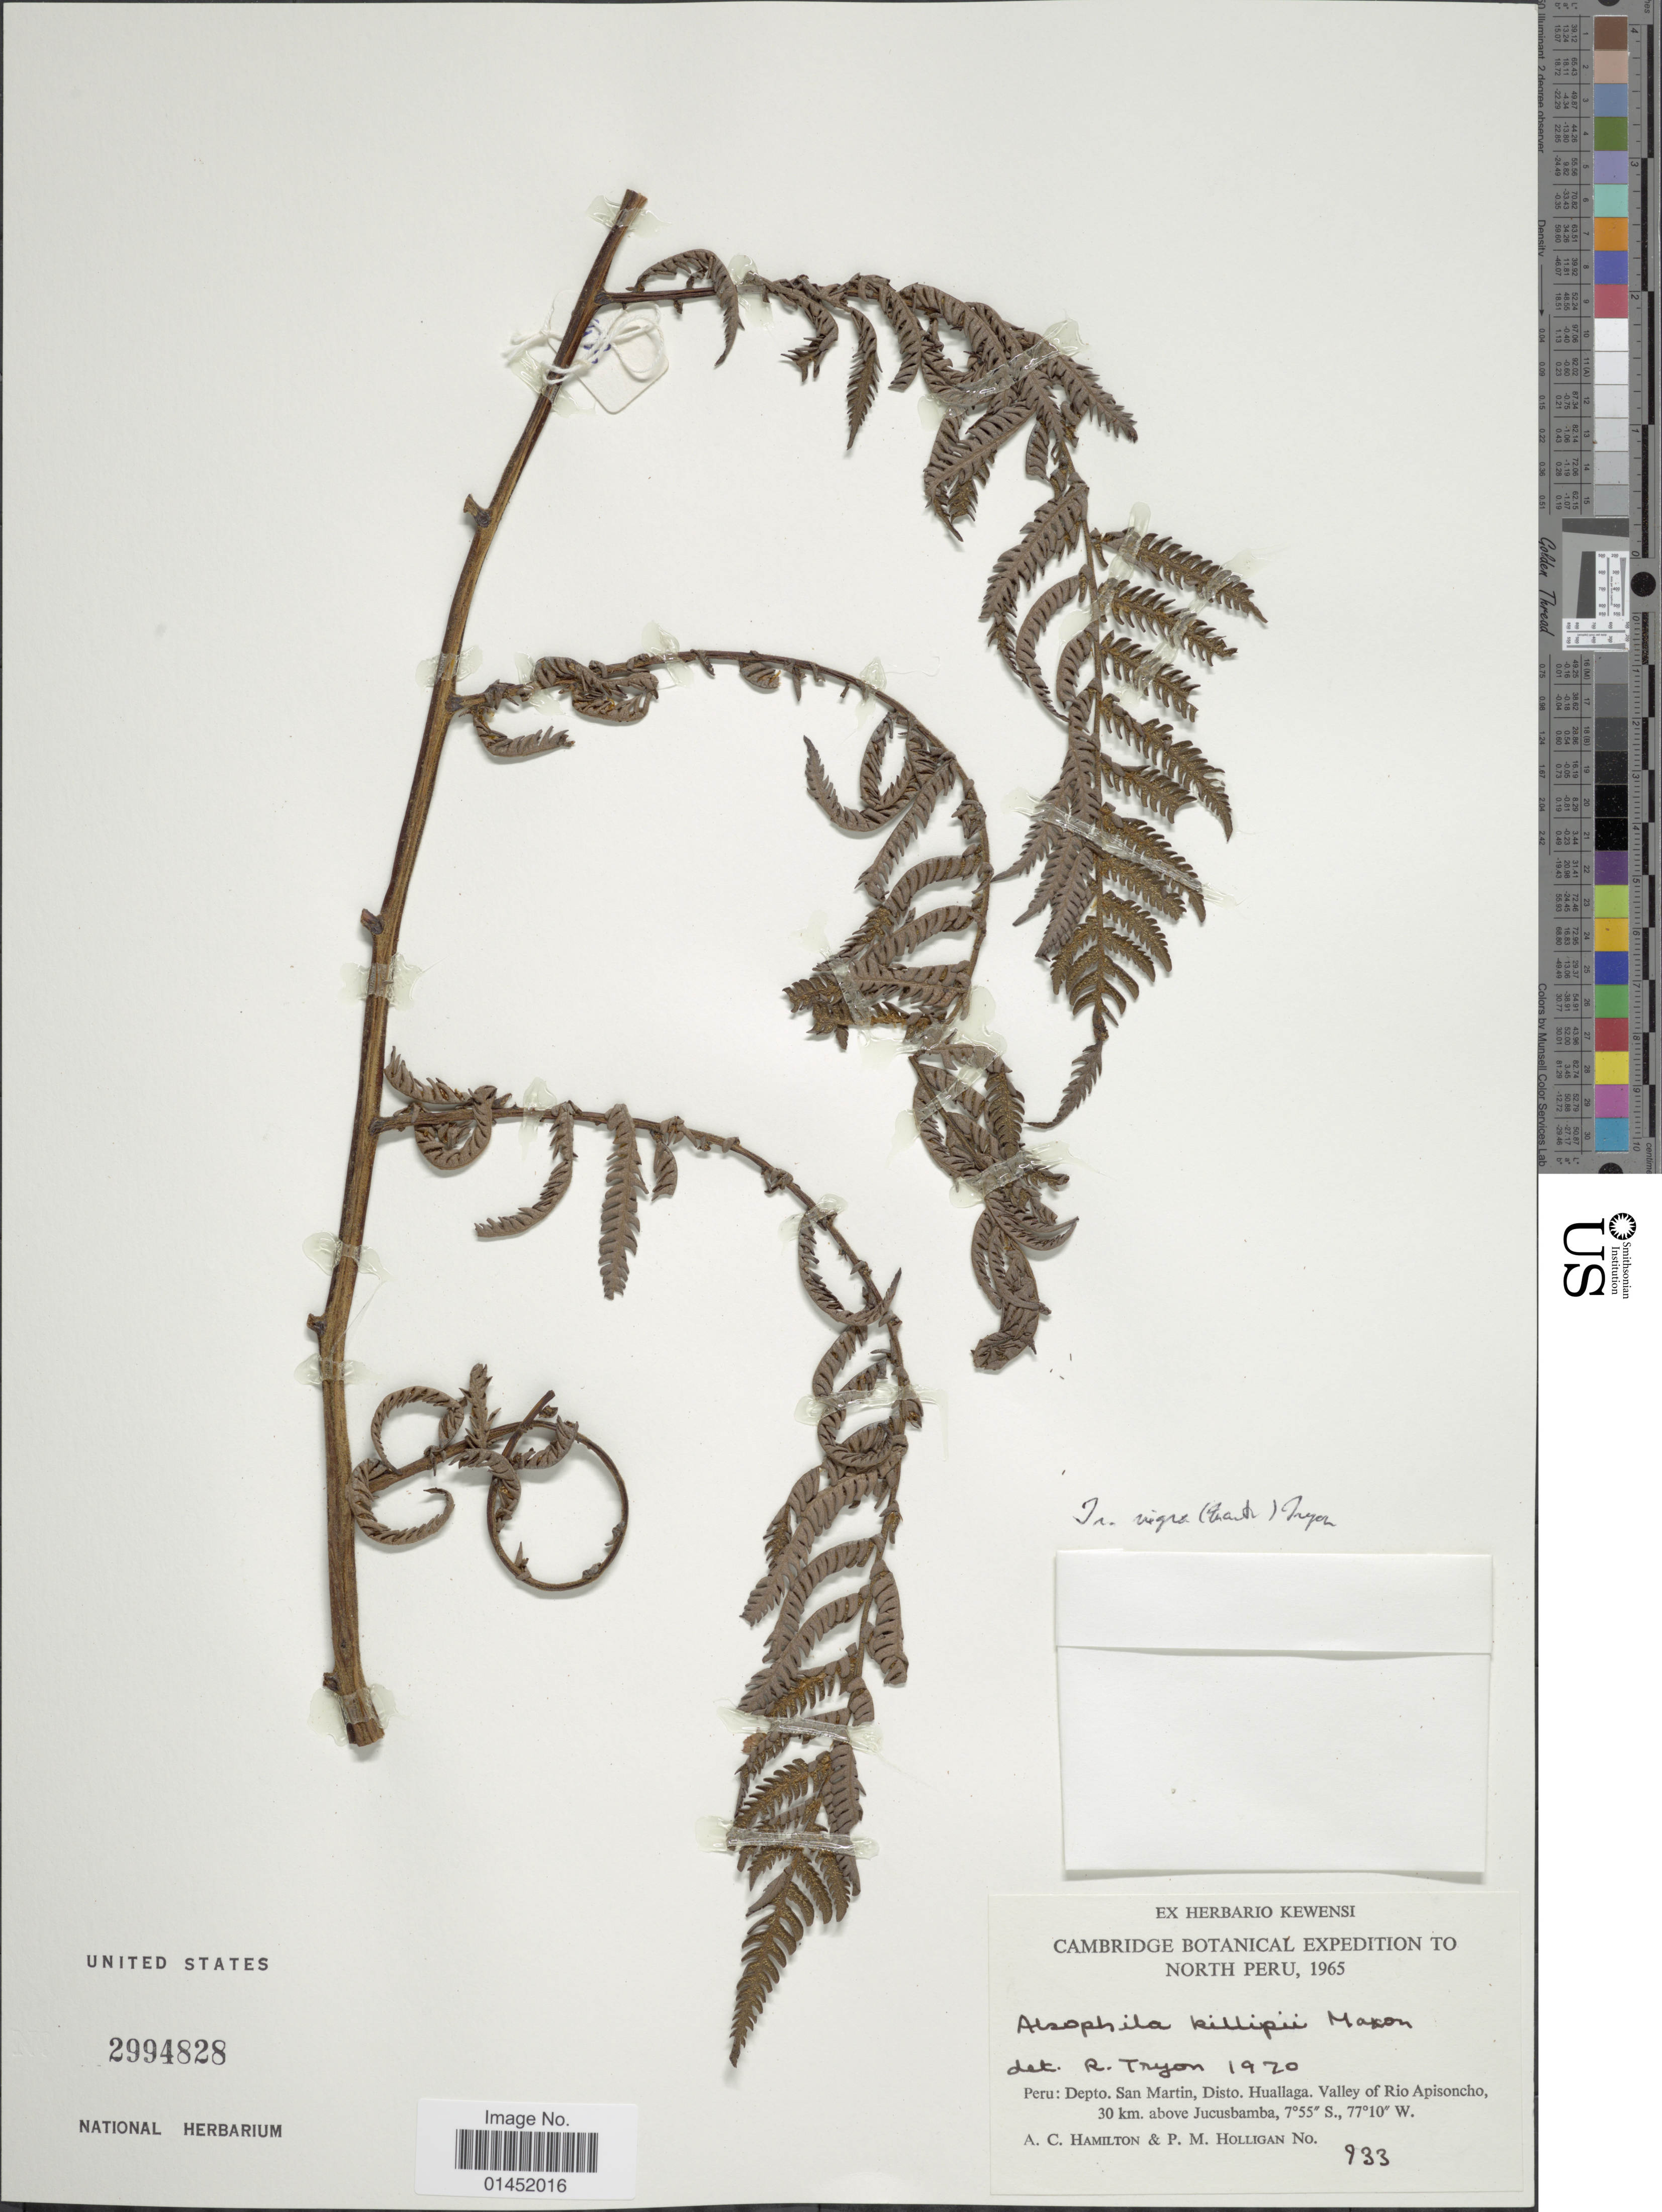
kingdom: Plantae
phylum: Tracheophyta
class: Polypodiopsida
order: Cyatheales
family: Cyatheaceae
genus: Cyathea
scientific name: Cyathea lasiosora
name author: (Mett. ex Kuhn) Domin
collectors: A. Hamilton & P. Holligan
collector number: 933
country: Peru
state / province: San Martín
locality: Depto San Martin, Disto Huallaga. Valley of Rio Apisocnho, 30 km above Jucusbamba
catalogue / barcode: US 2994828